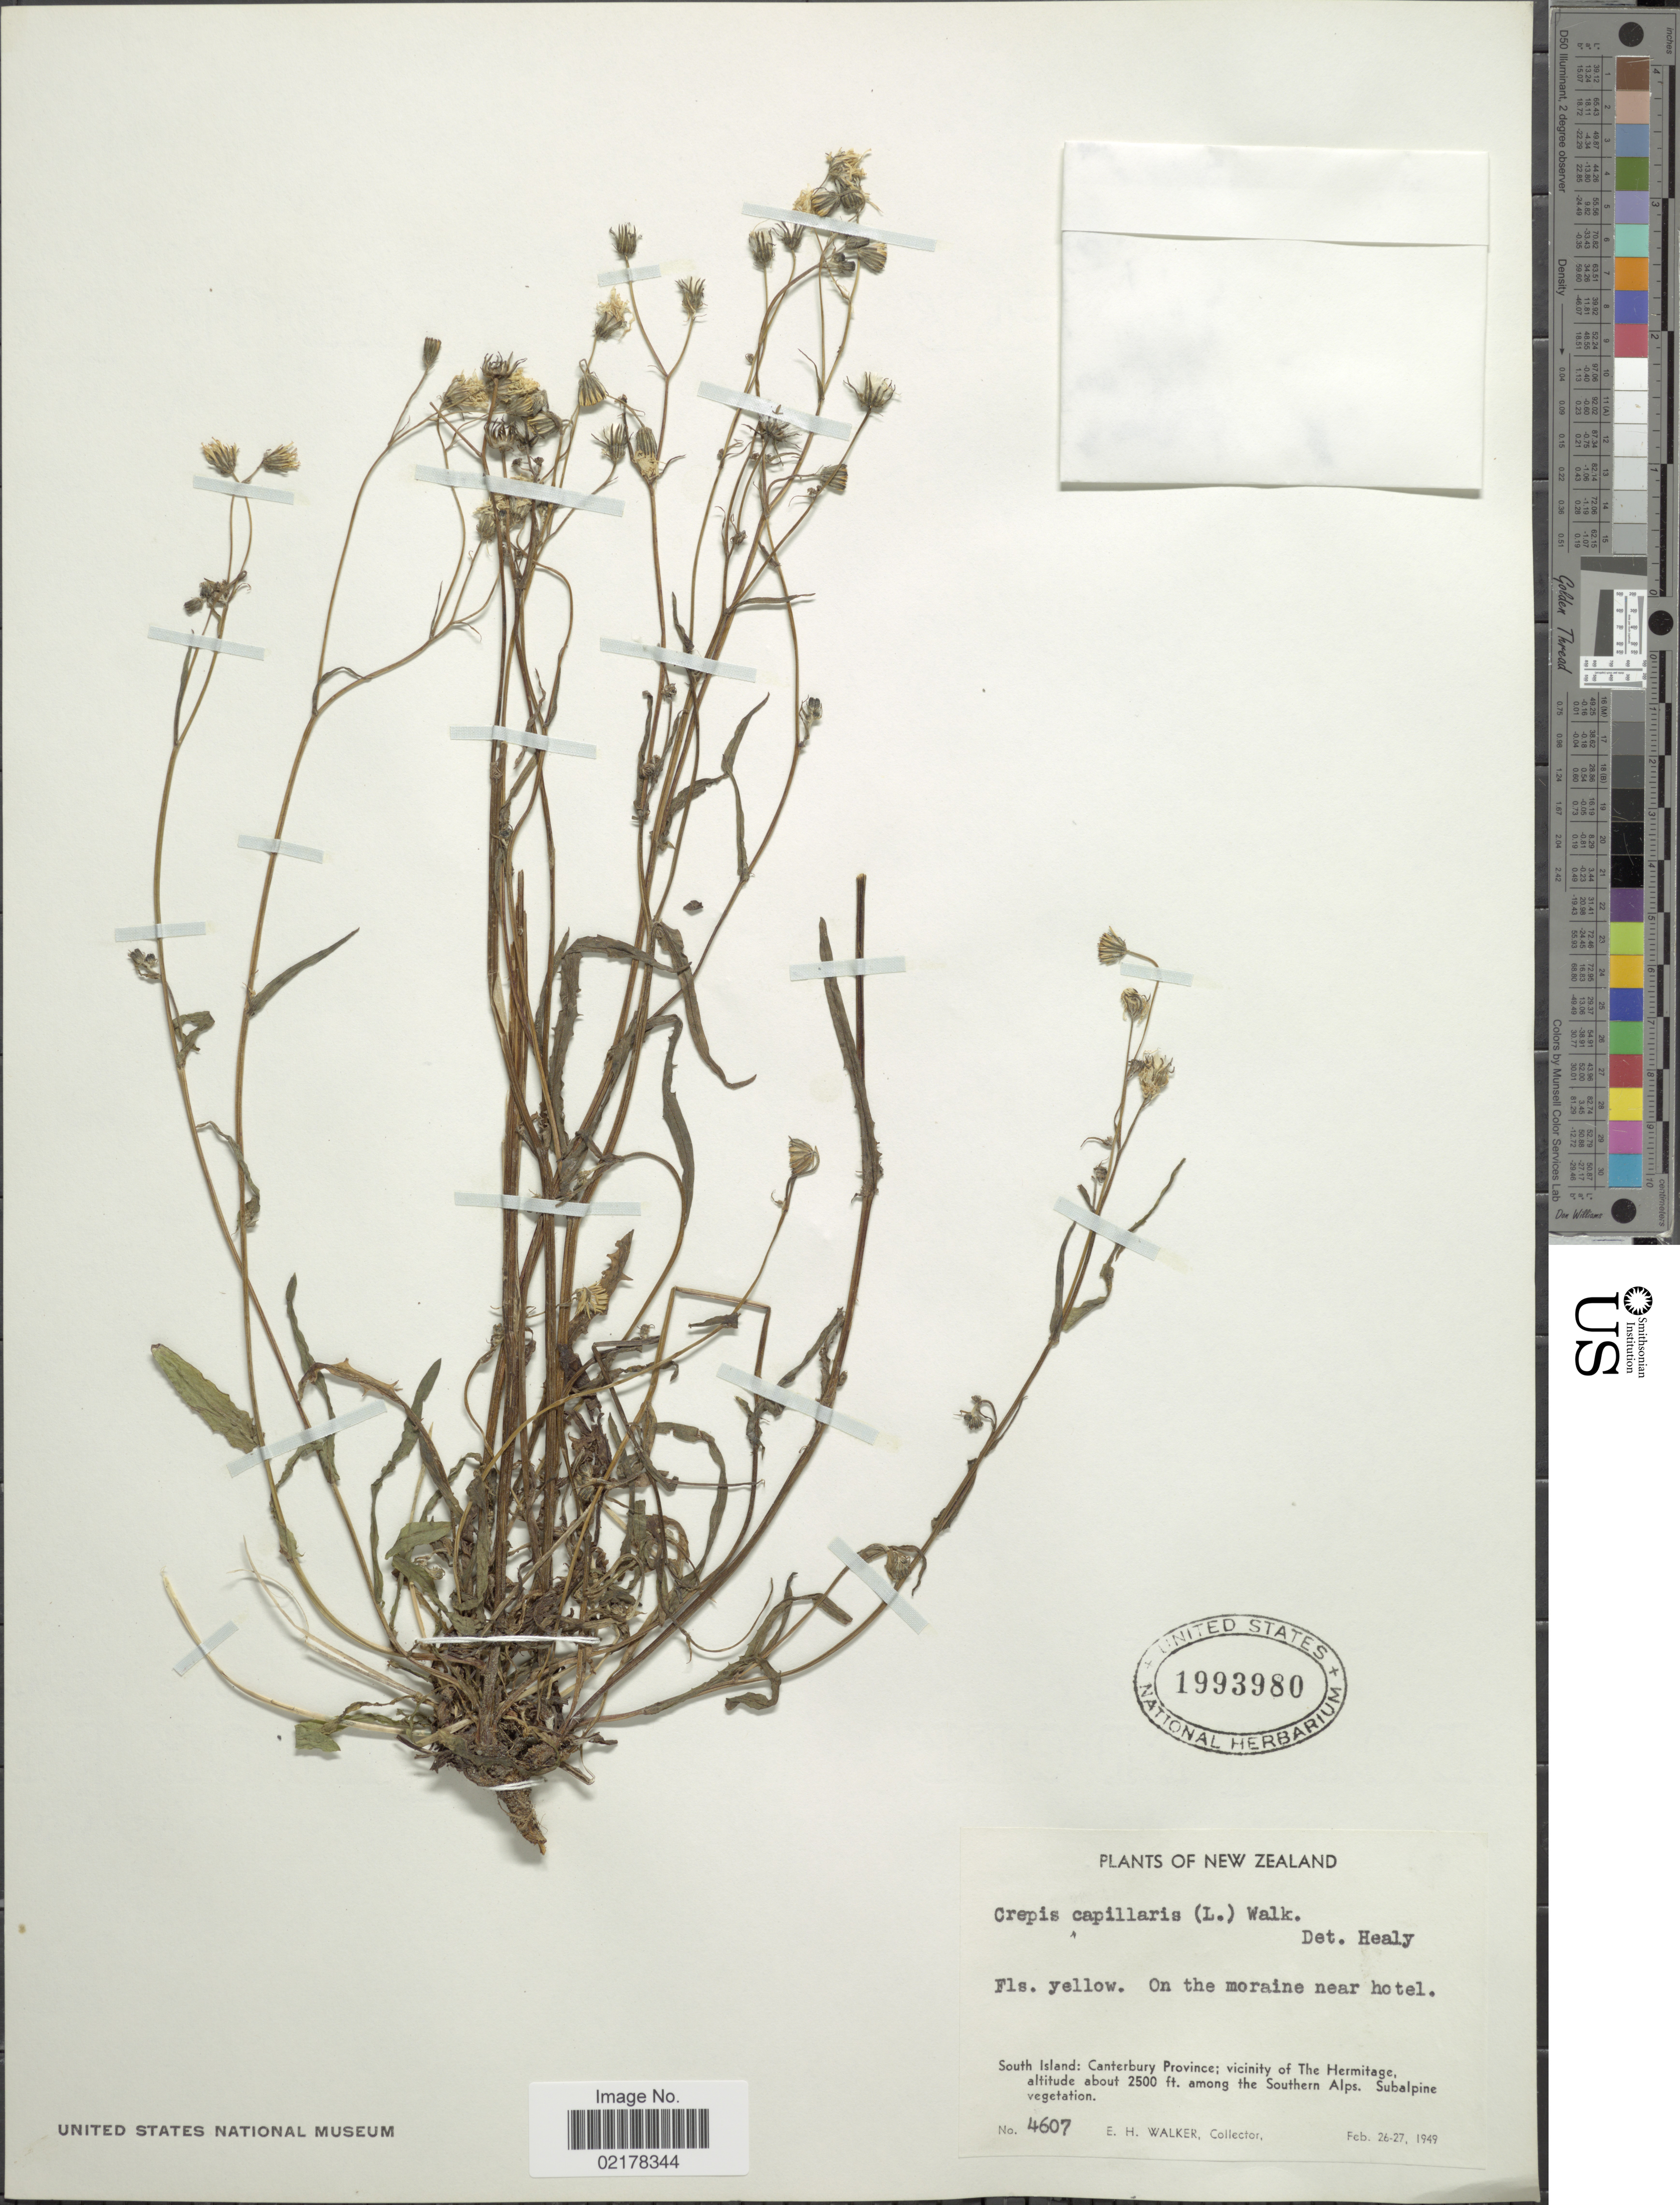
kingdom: Plantae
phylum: Tracheophyta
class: Magnoliopsida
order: Asterales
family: Asteraceae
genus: Crepis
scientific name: Crepis capillaris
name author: (L.) Wallr.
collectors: E. H. Walker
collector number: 4607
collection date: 1949-02-26/1949-02-27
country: New Zealand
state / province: Canterbury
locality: South Island: Canterbury Province; vicinity of The Hermitage among the Southern Alps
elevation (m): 762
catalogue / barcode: US 1993980